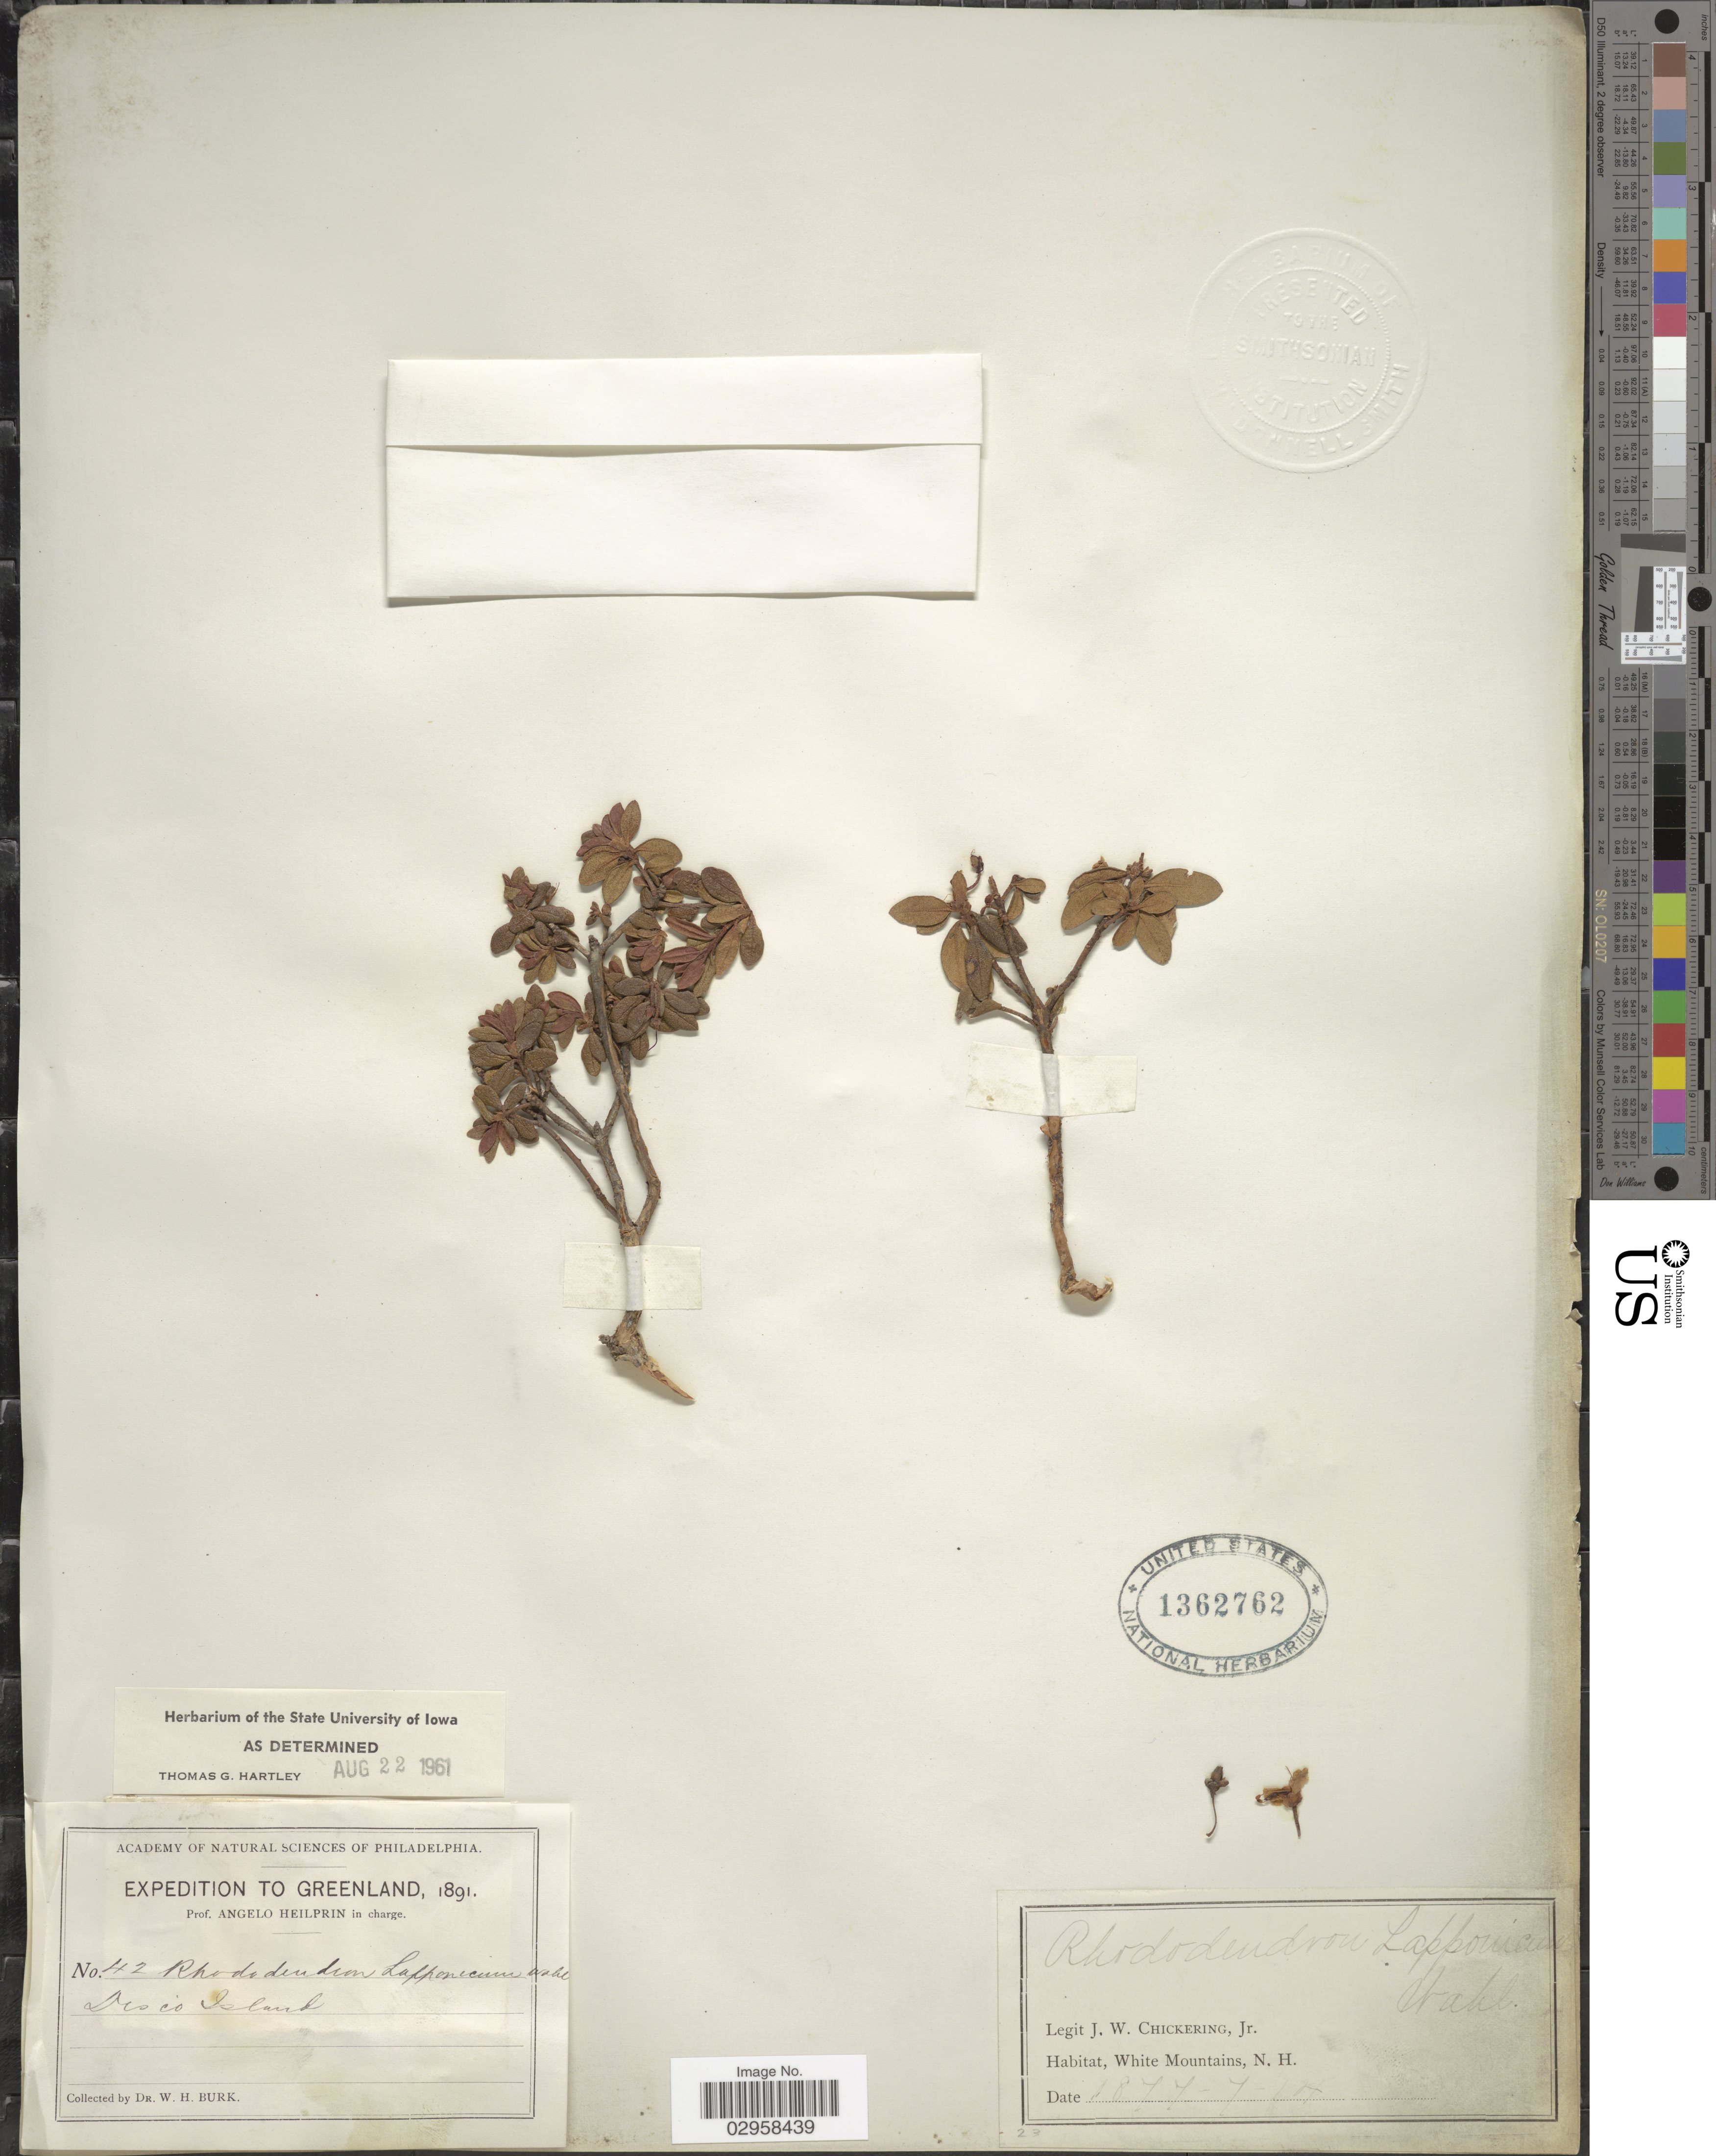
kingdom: Plantae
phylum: Tracheophyta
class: Magnoliopsida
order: Ericales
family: Ericaceae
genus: Rhododendron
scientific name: Rhododendron lapponicum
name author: (L.) Wahlenb.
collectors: W. Burk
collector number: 42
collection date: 1891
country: Greenland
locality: Disco Island.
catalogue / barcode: US 1362762-2